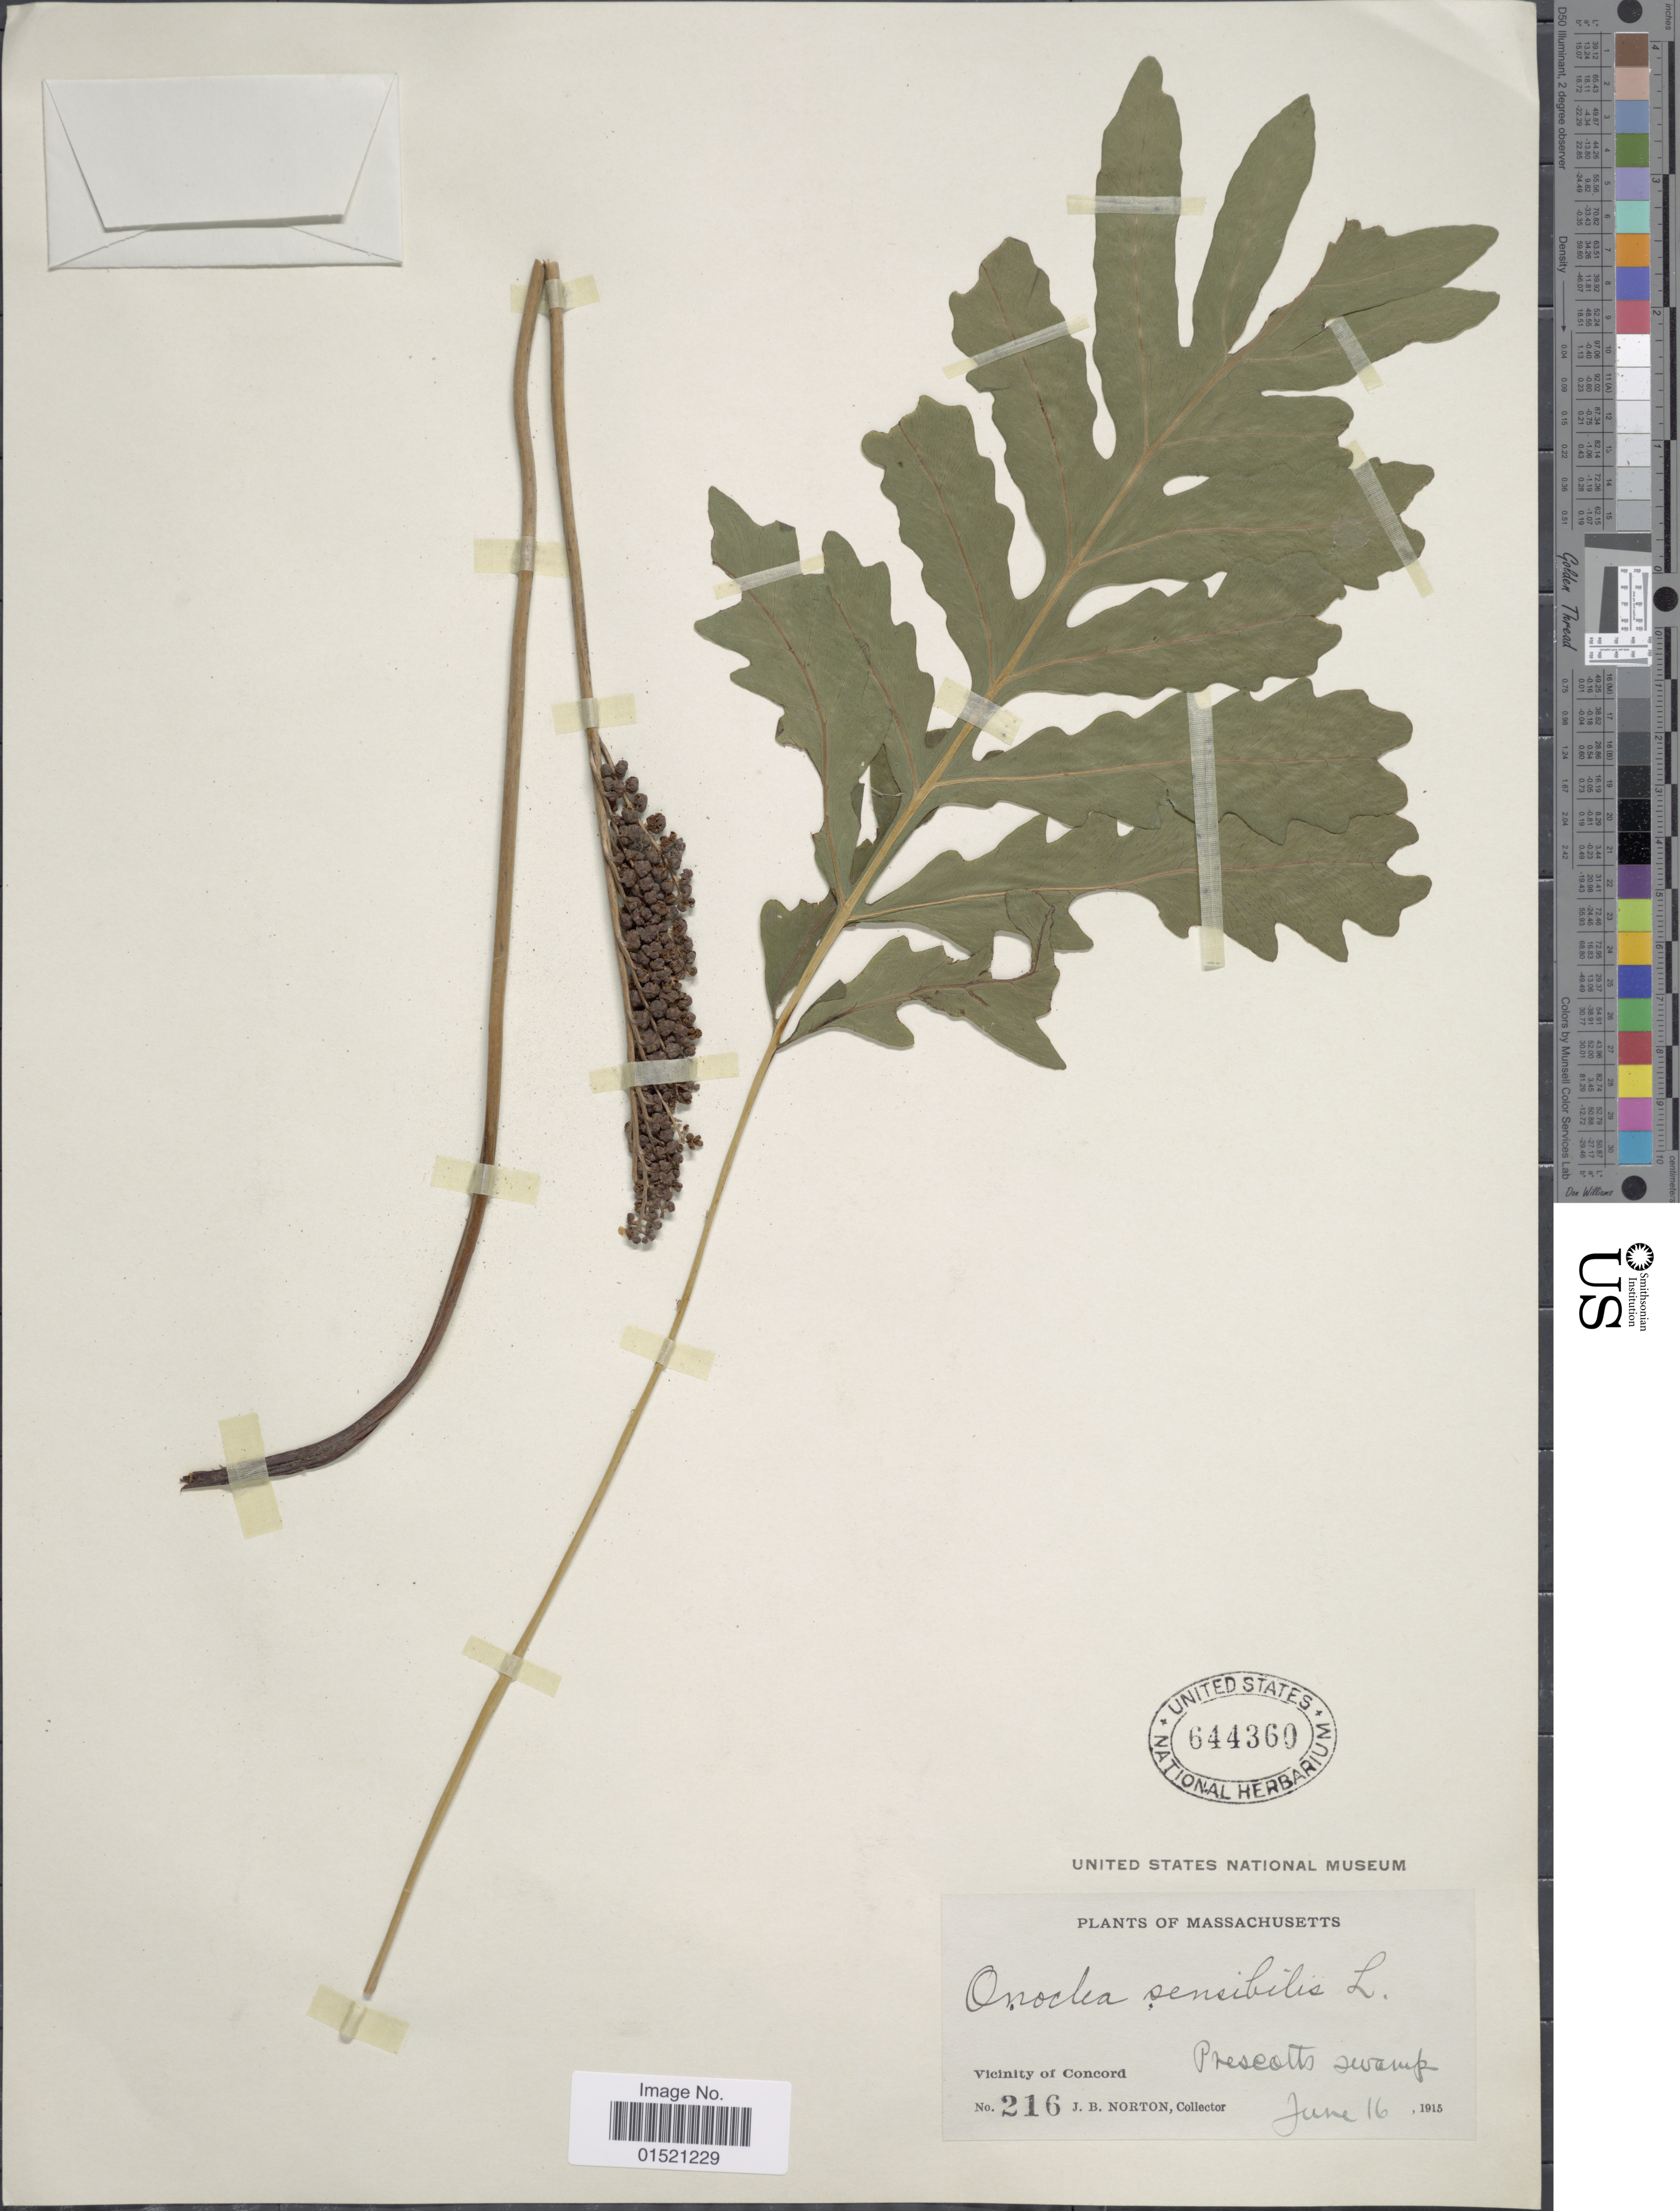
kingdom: Plantae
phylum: Tracheophyta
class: Polypodiopsida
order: Polypodiales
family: Onocleaceae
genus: Onoclea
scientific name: Onoclea sensibilis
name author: L.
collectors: J. B. Norton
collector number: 216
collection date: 1915-06-16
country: United States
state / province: Massachusetts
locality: Vicinity of Concord, Prescotts swamp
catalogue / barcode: US 644360